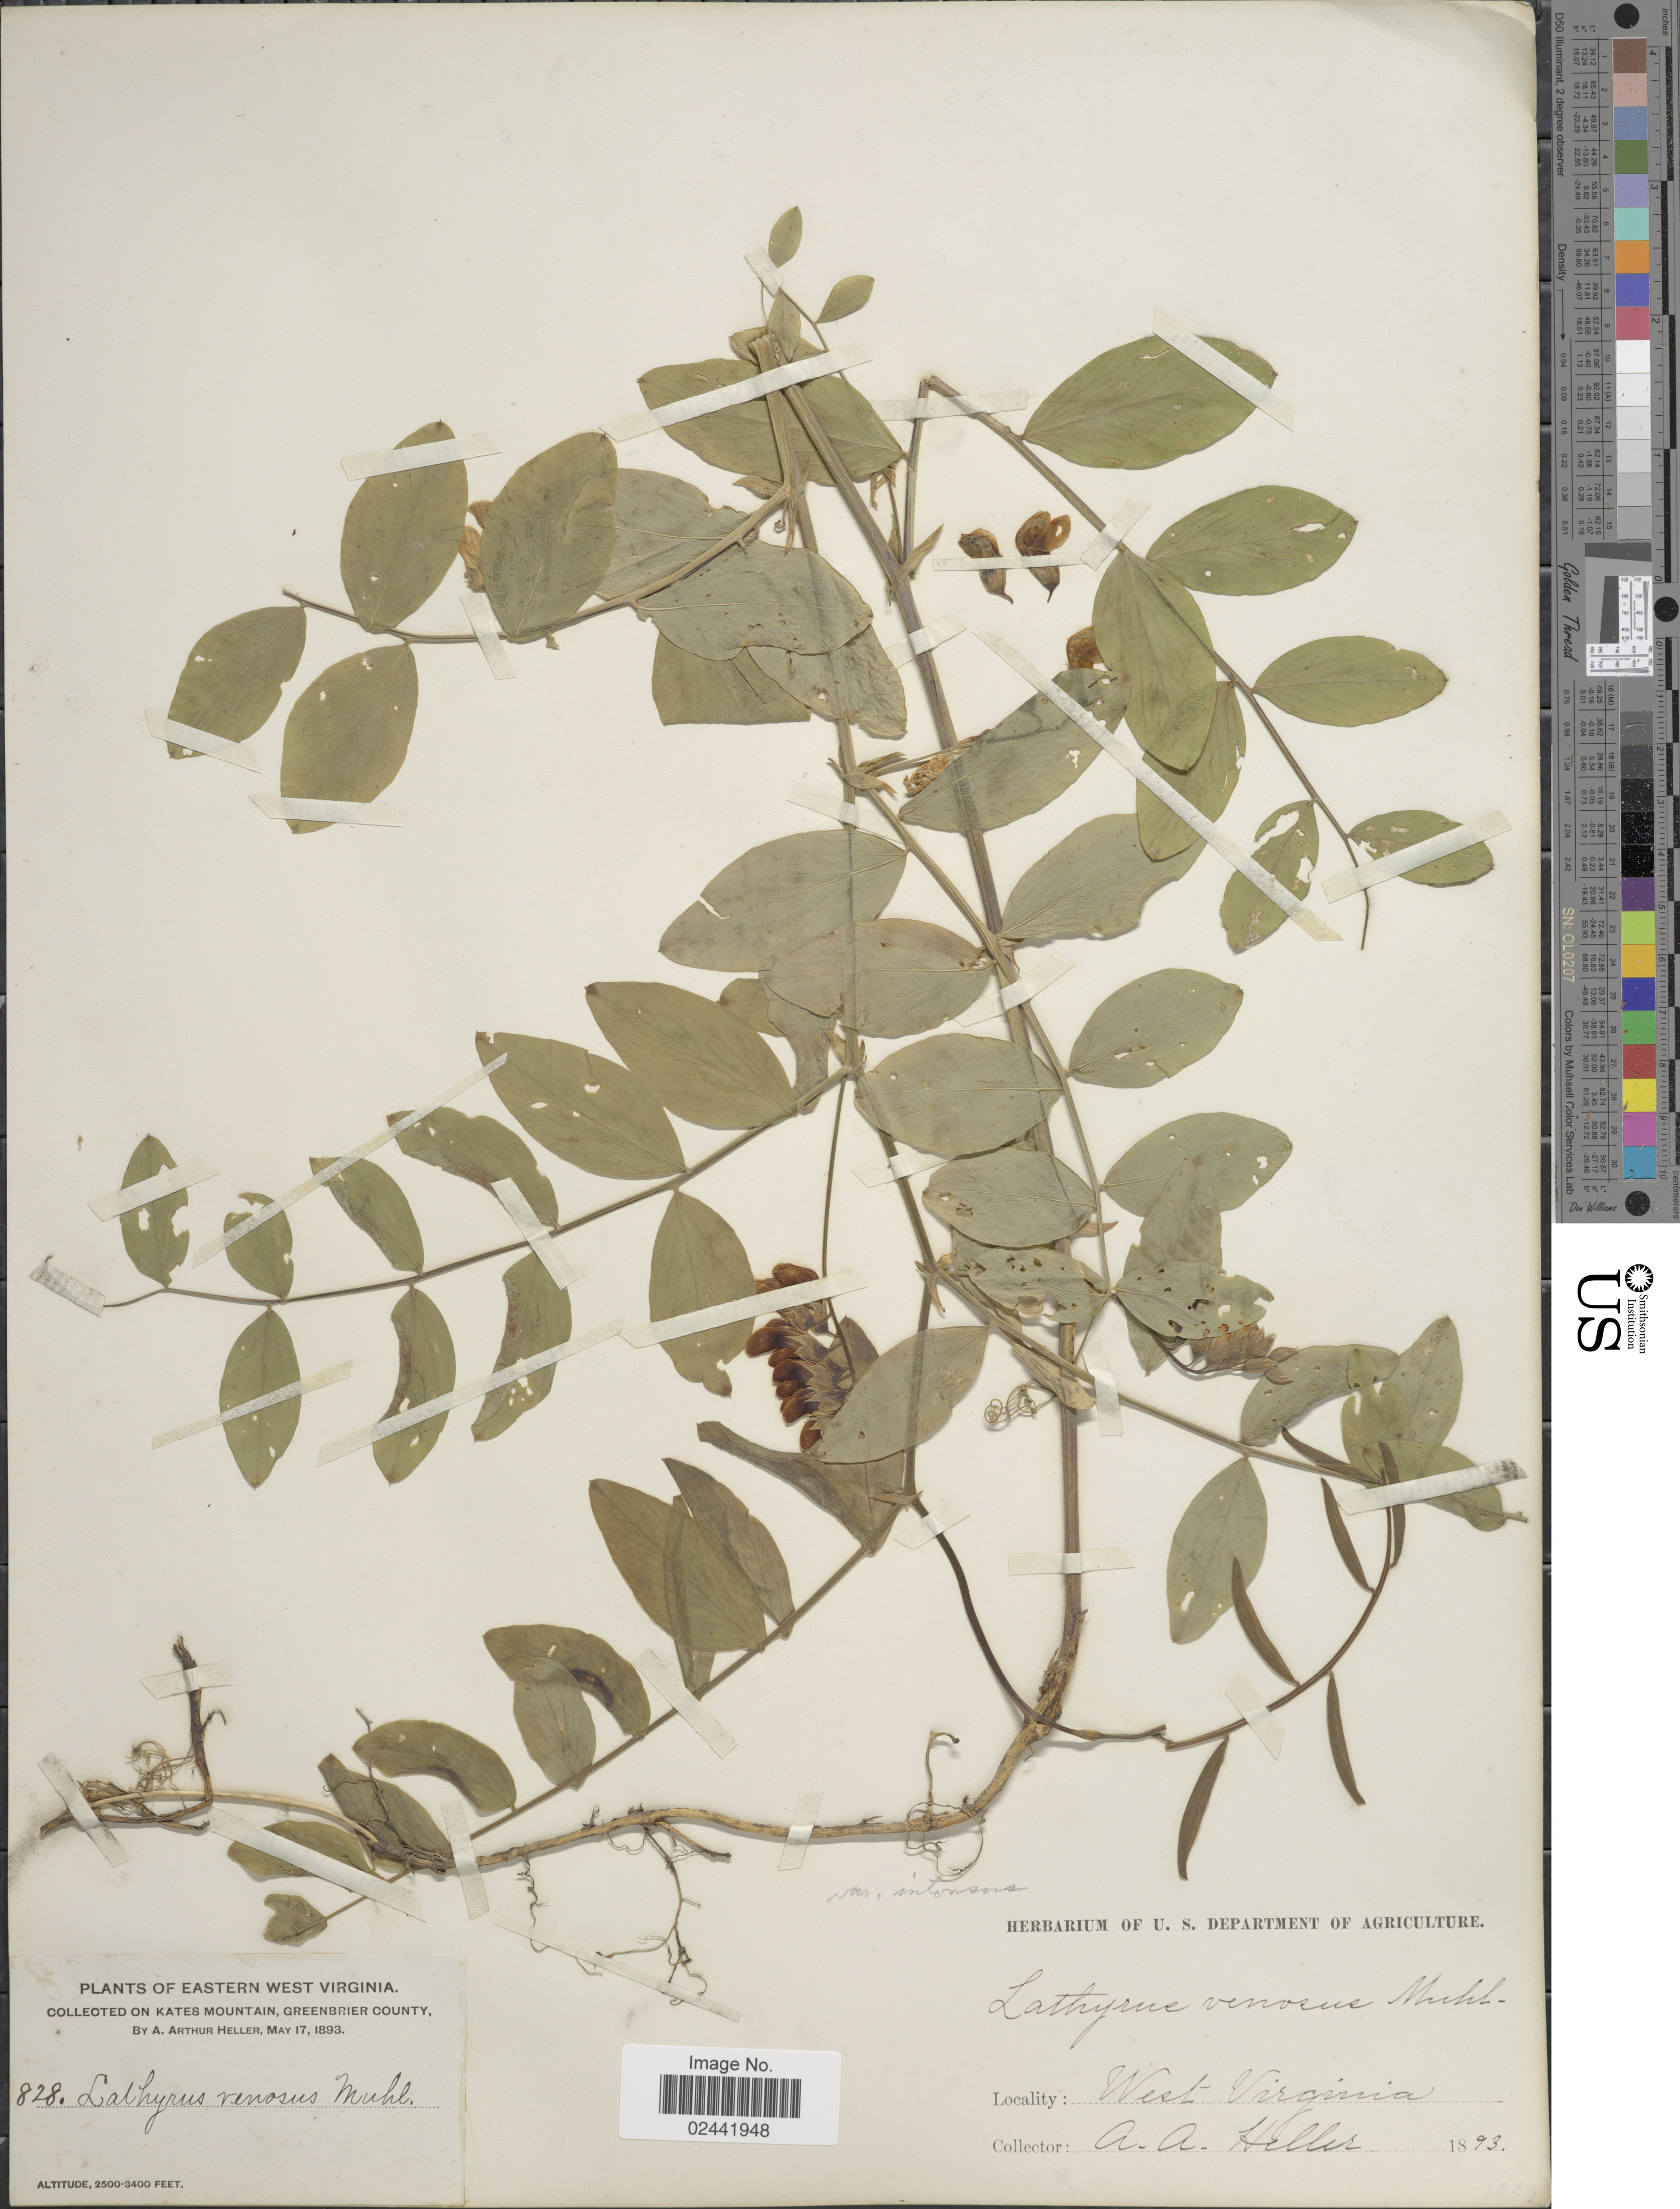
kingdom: Plantae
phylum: Tracheophyta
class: Magnoliopsida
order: Fabales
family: Fabaceae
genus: Lathyrus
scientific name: Lathyrus venosus var. intonsus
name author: Butters & H. St. John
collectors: A. A. Heller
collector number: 828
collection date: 1893-05-17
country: United States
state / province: West Virginia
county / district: Greenbrier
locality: Eastern West Virginia. Kates Mountain, Greenbrier County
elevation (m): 762